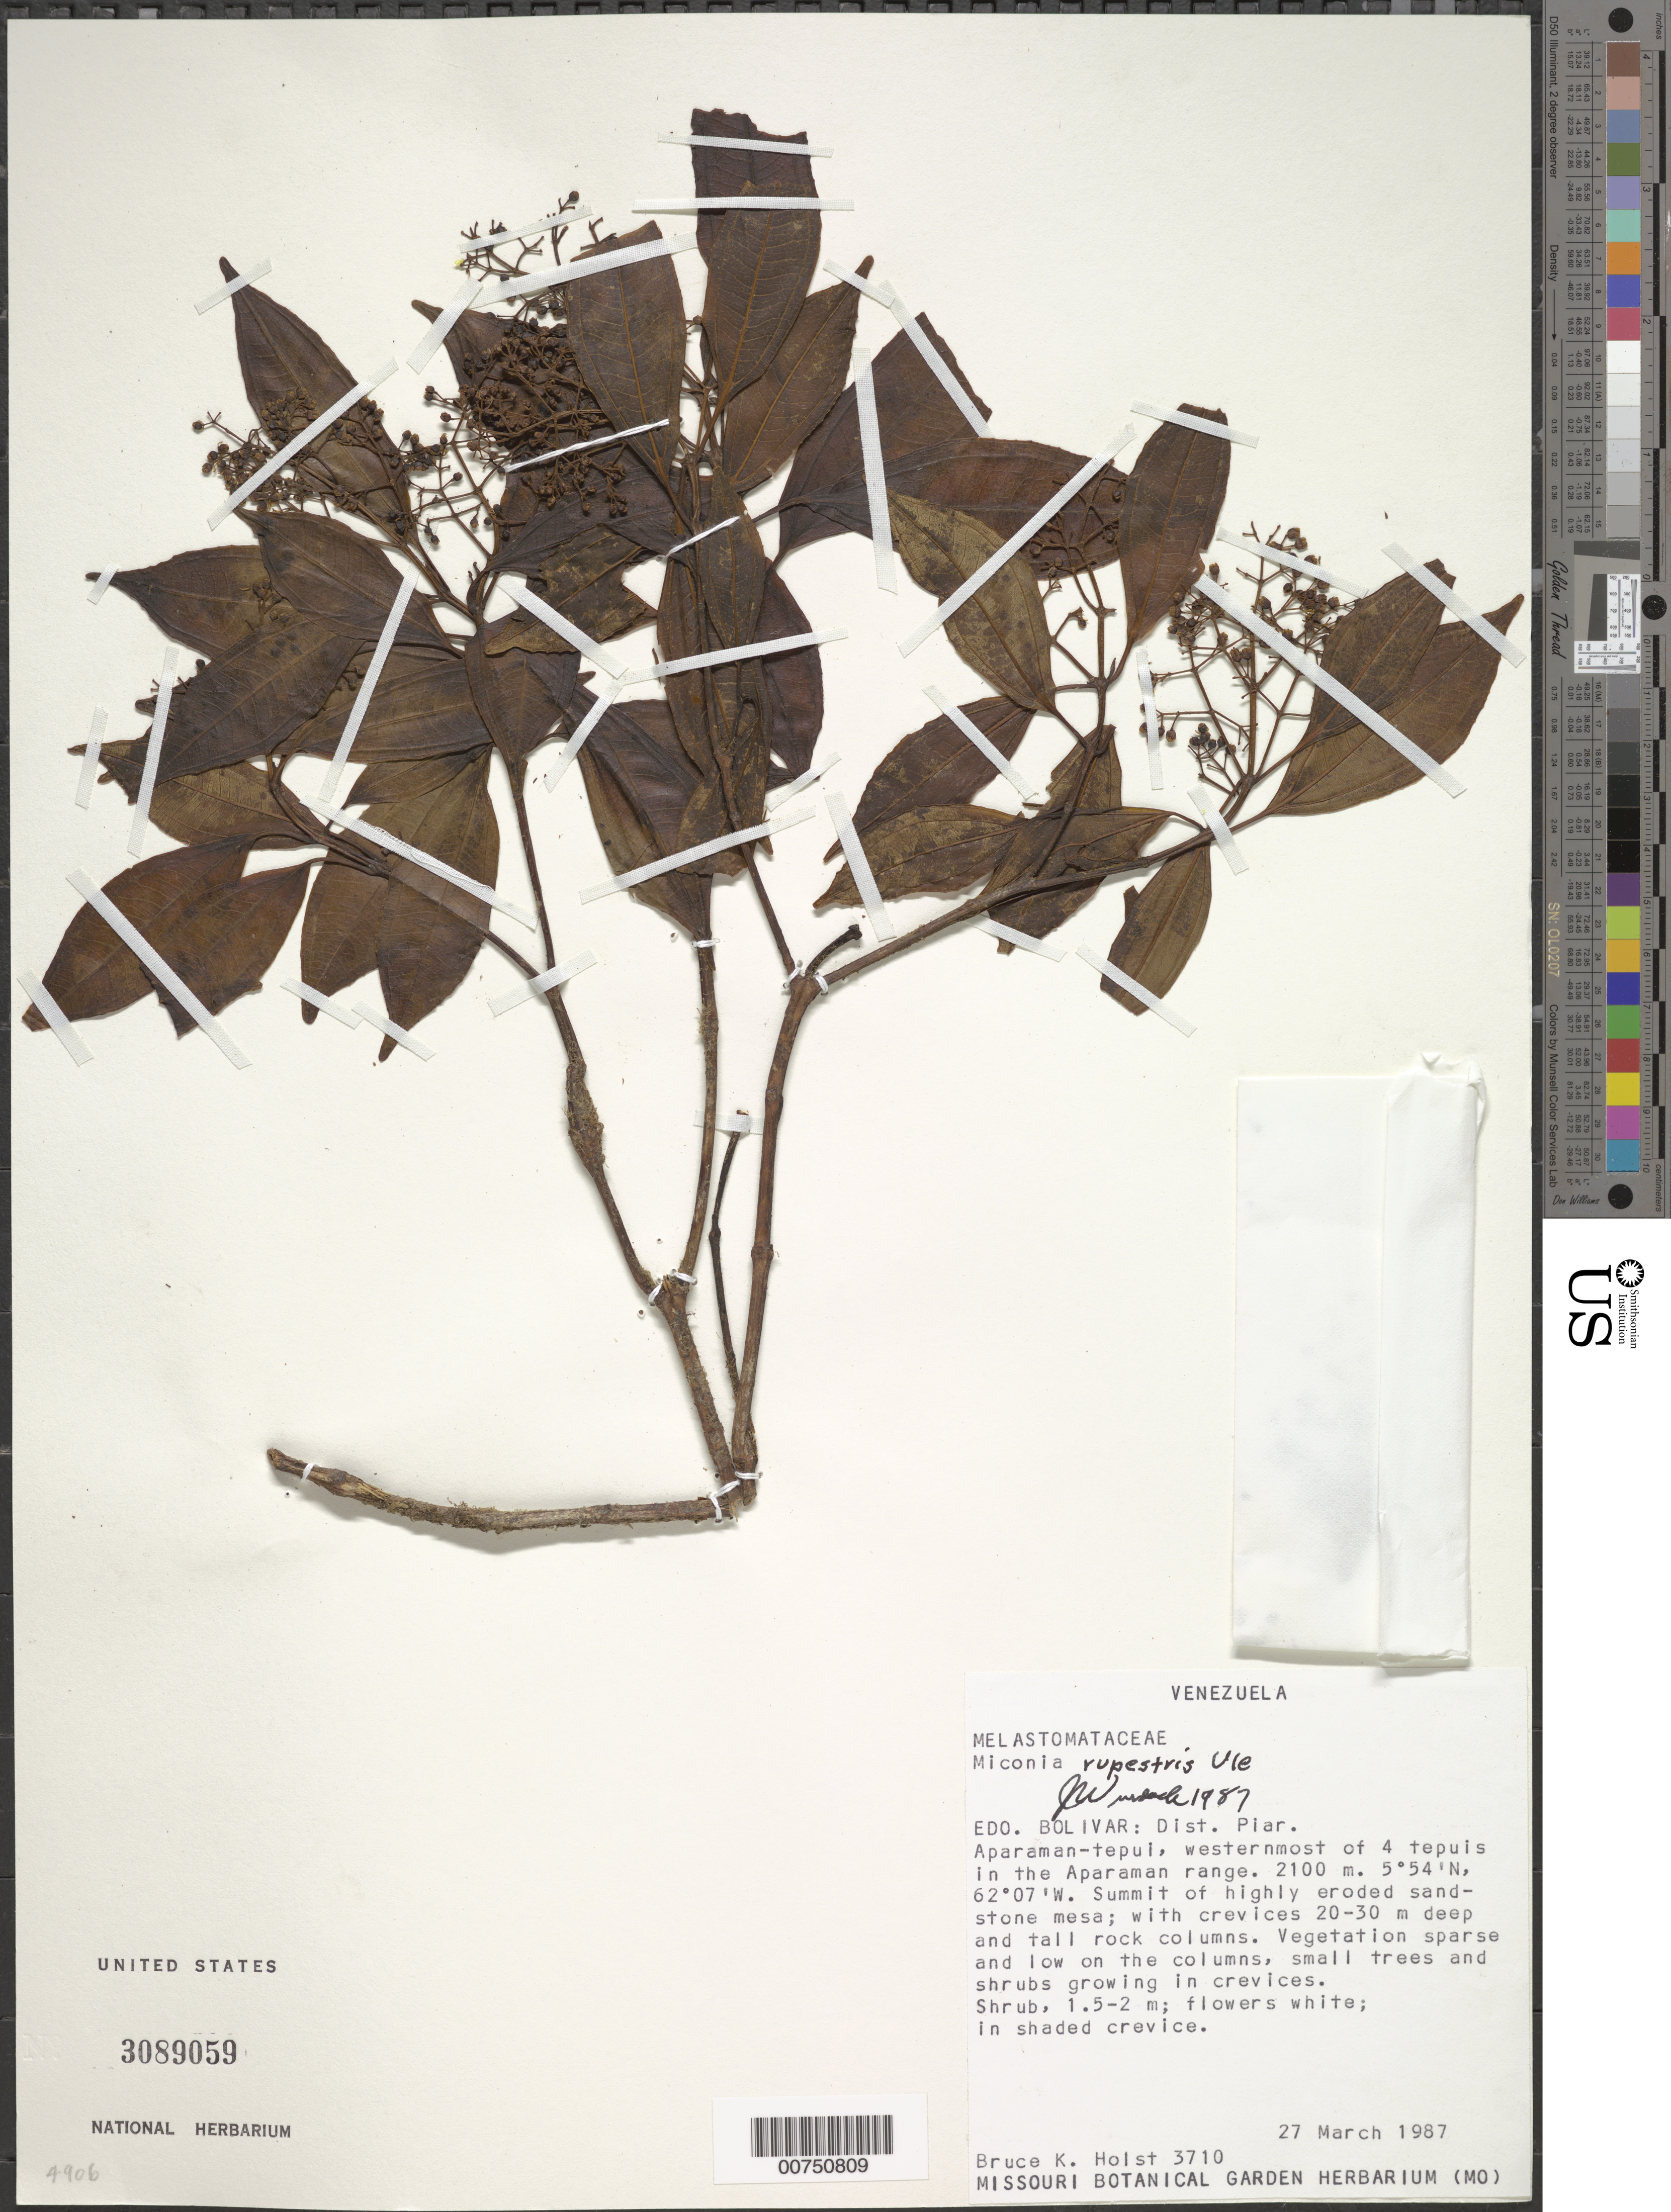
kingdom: Plantae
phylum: Tracheophyta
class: Magnoliopsida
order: Myrtales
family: Melastomataceae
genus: Miconia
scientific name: Miconia rupestris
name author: Ule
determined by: Wurdack, John J., (US), US (UNITED STATES)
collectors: B. Holst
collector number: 3710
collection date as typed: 27-Mar-87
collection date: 1987-03-27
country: Venezuela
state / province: Bolívar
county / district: Piar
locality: Auyan-tepuí, Río Churún, westernmost of 4 tepuís in the Aparaman range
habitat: Summit of highly eroded sandstone mesa; with crevice 20-30m deep and tall rock columns, vegetation low & sparse; on moss covered rocks in shade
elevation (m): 2100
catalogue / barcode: US 3089059